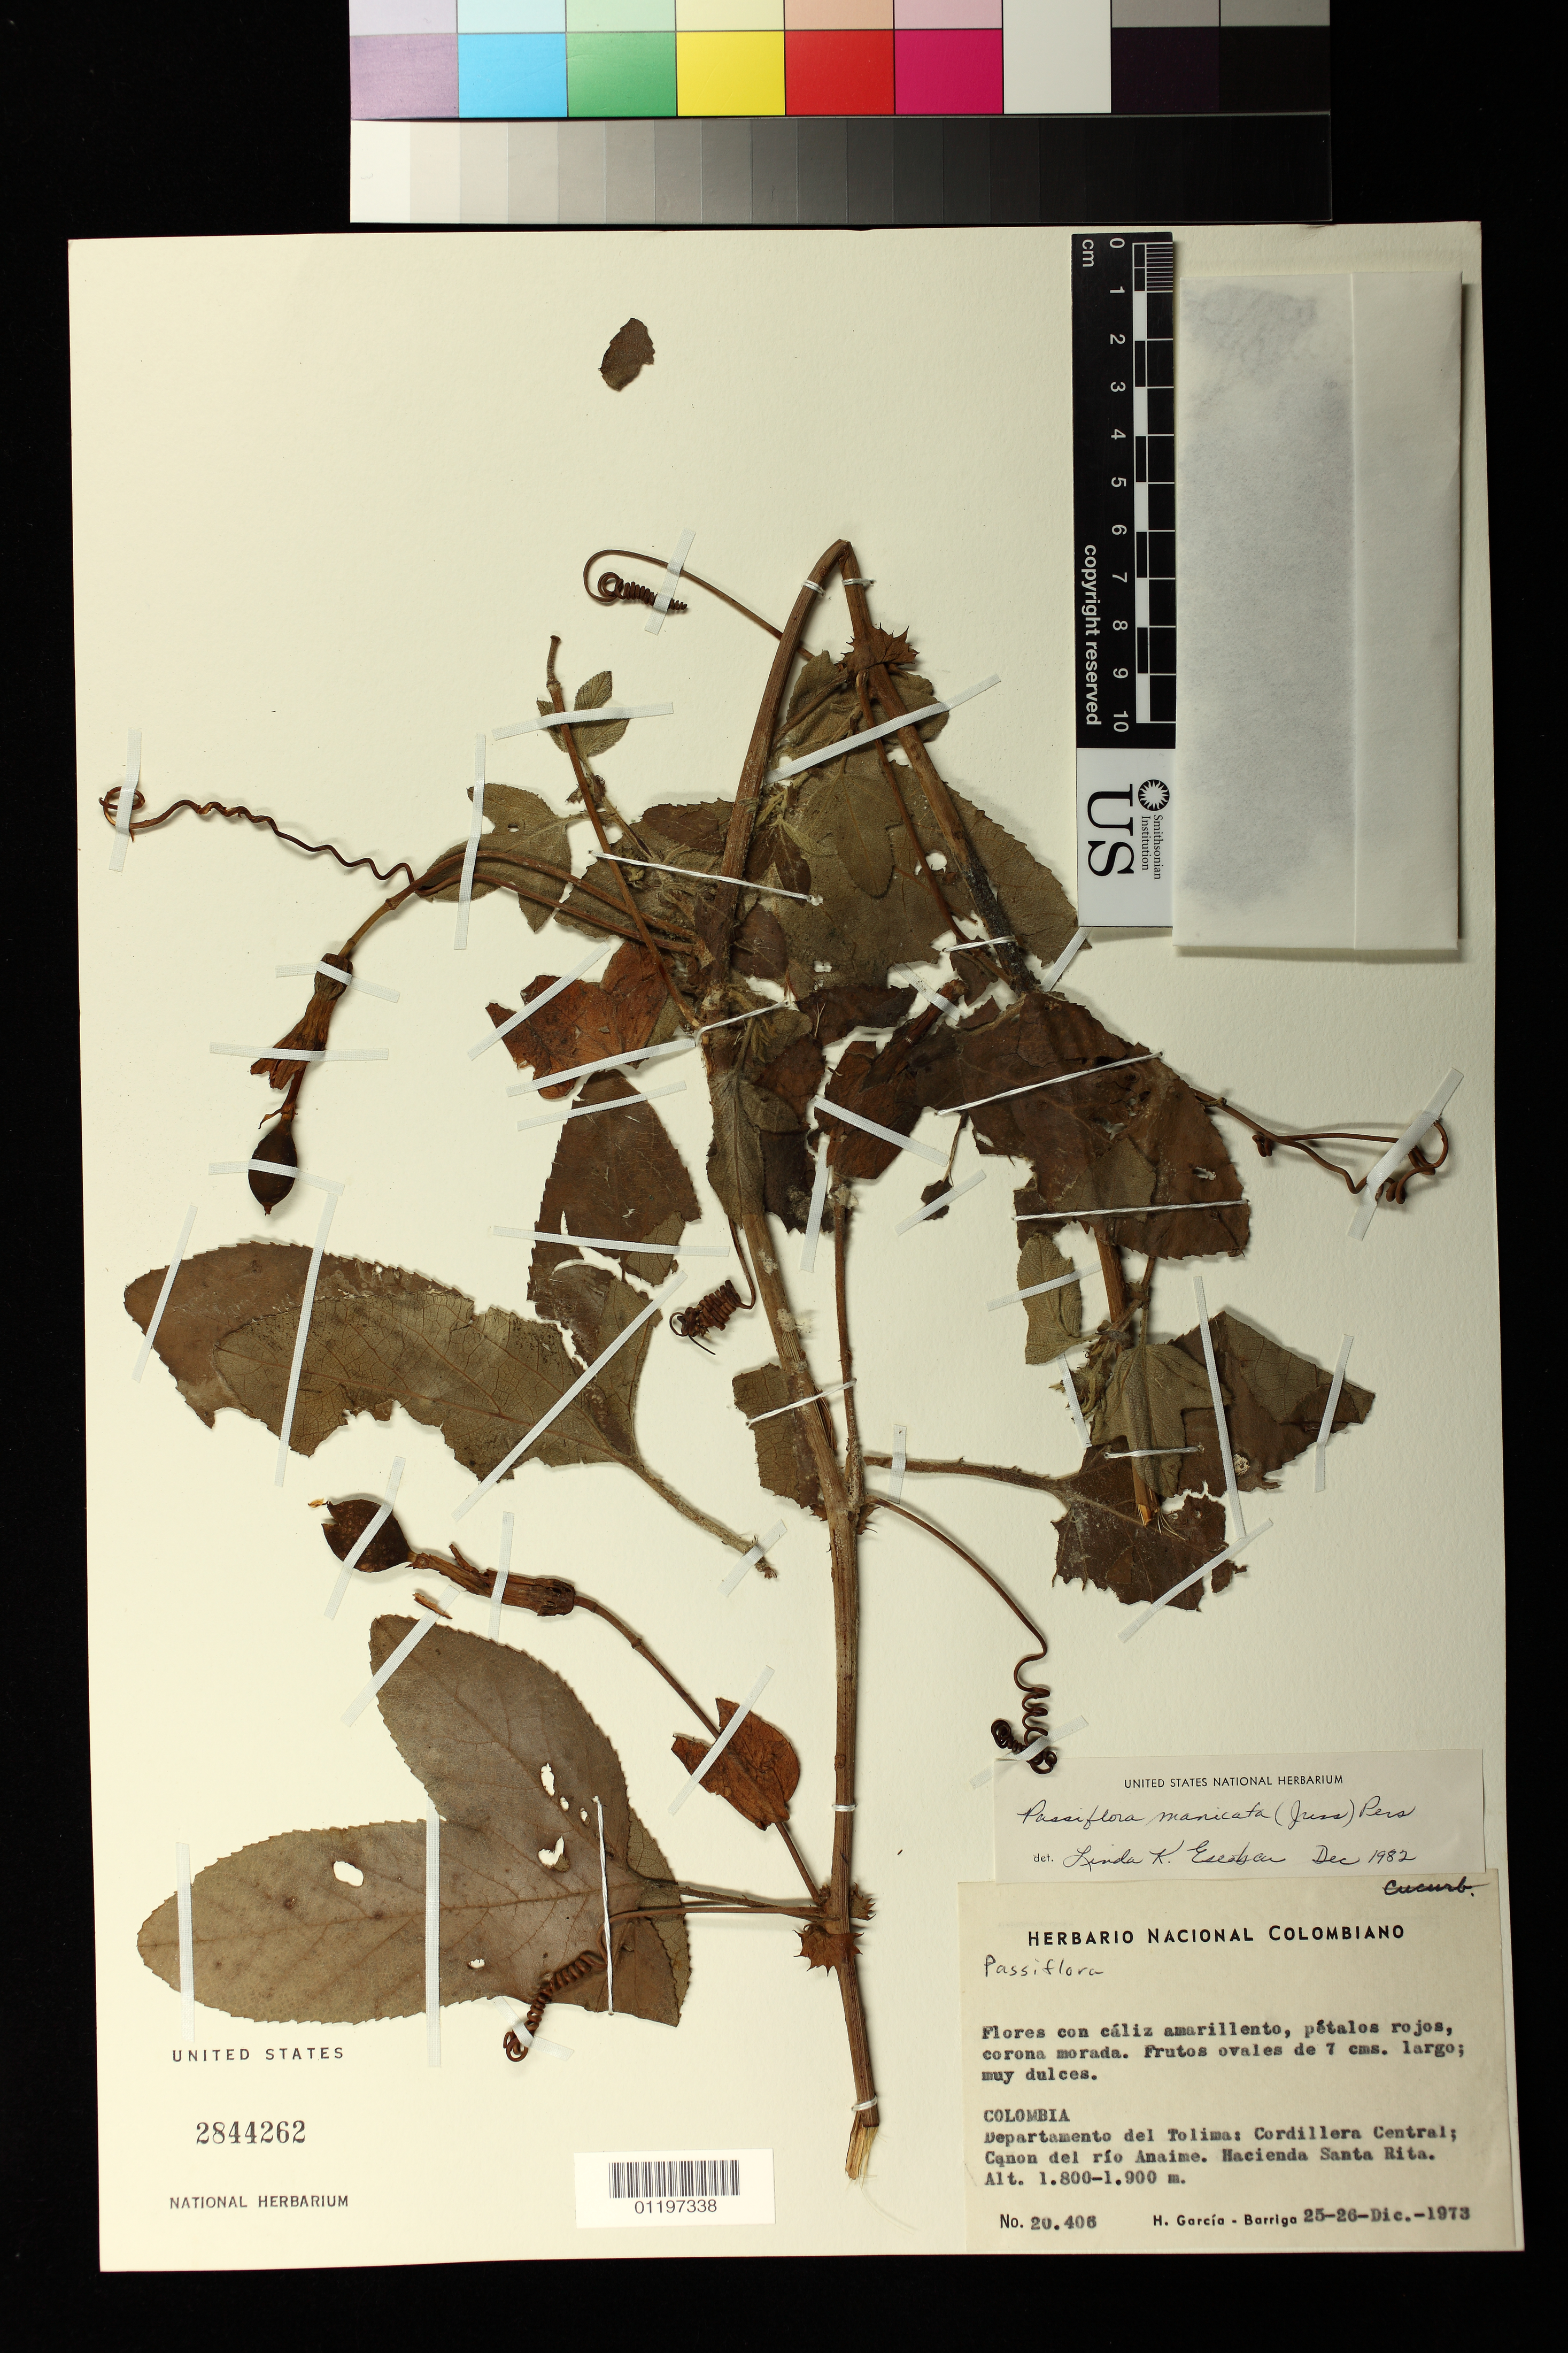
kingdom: Plantae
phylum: Tracheophyta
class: Magnoliopsida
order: Malpighiales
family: Passifloraceae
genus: Passiflora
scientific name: Passiflora manicata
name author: (Juss.) Pers.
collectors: H. García Barriga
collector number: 20406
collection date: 1973-12-25/1973-12-26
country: Colombia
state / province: Tolima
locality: Cordillera Central, Cañon del río Anaime, Hacienda SAnta Rita.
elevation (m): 1800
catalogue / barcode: US 2844262